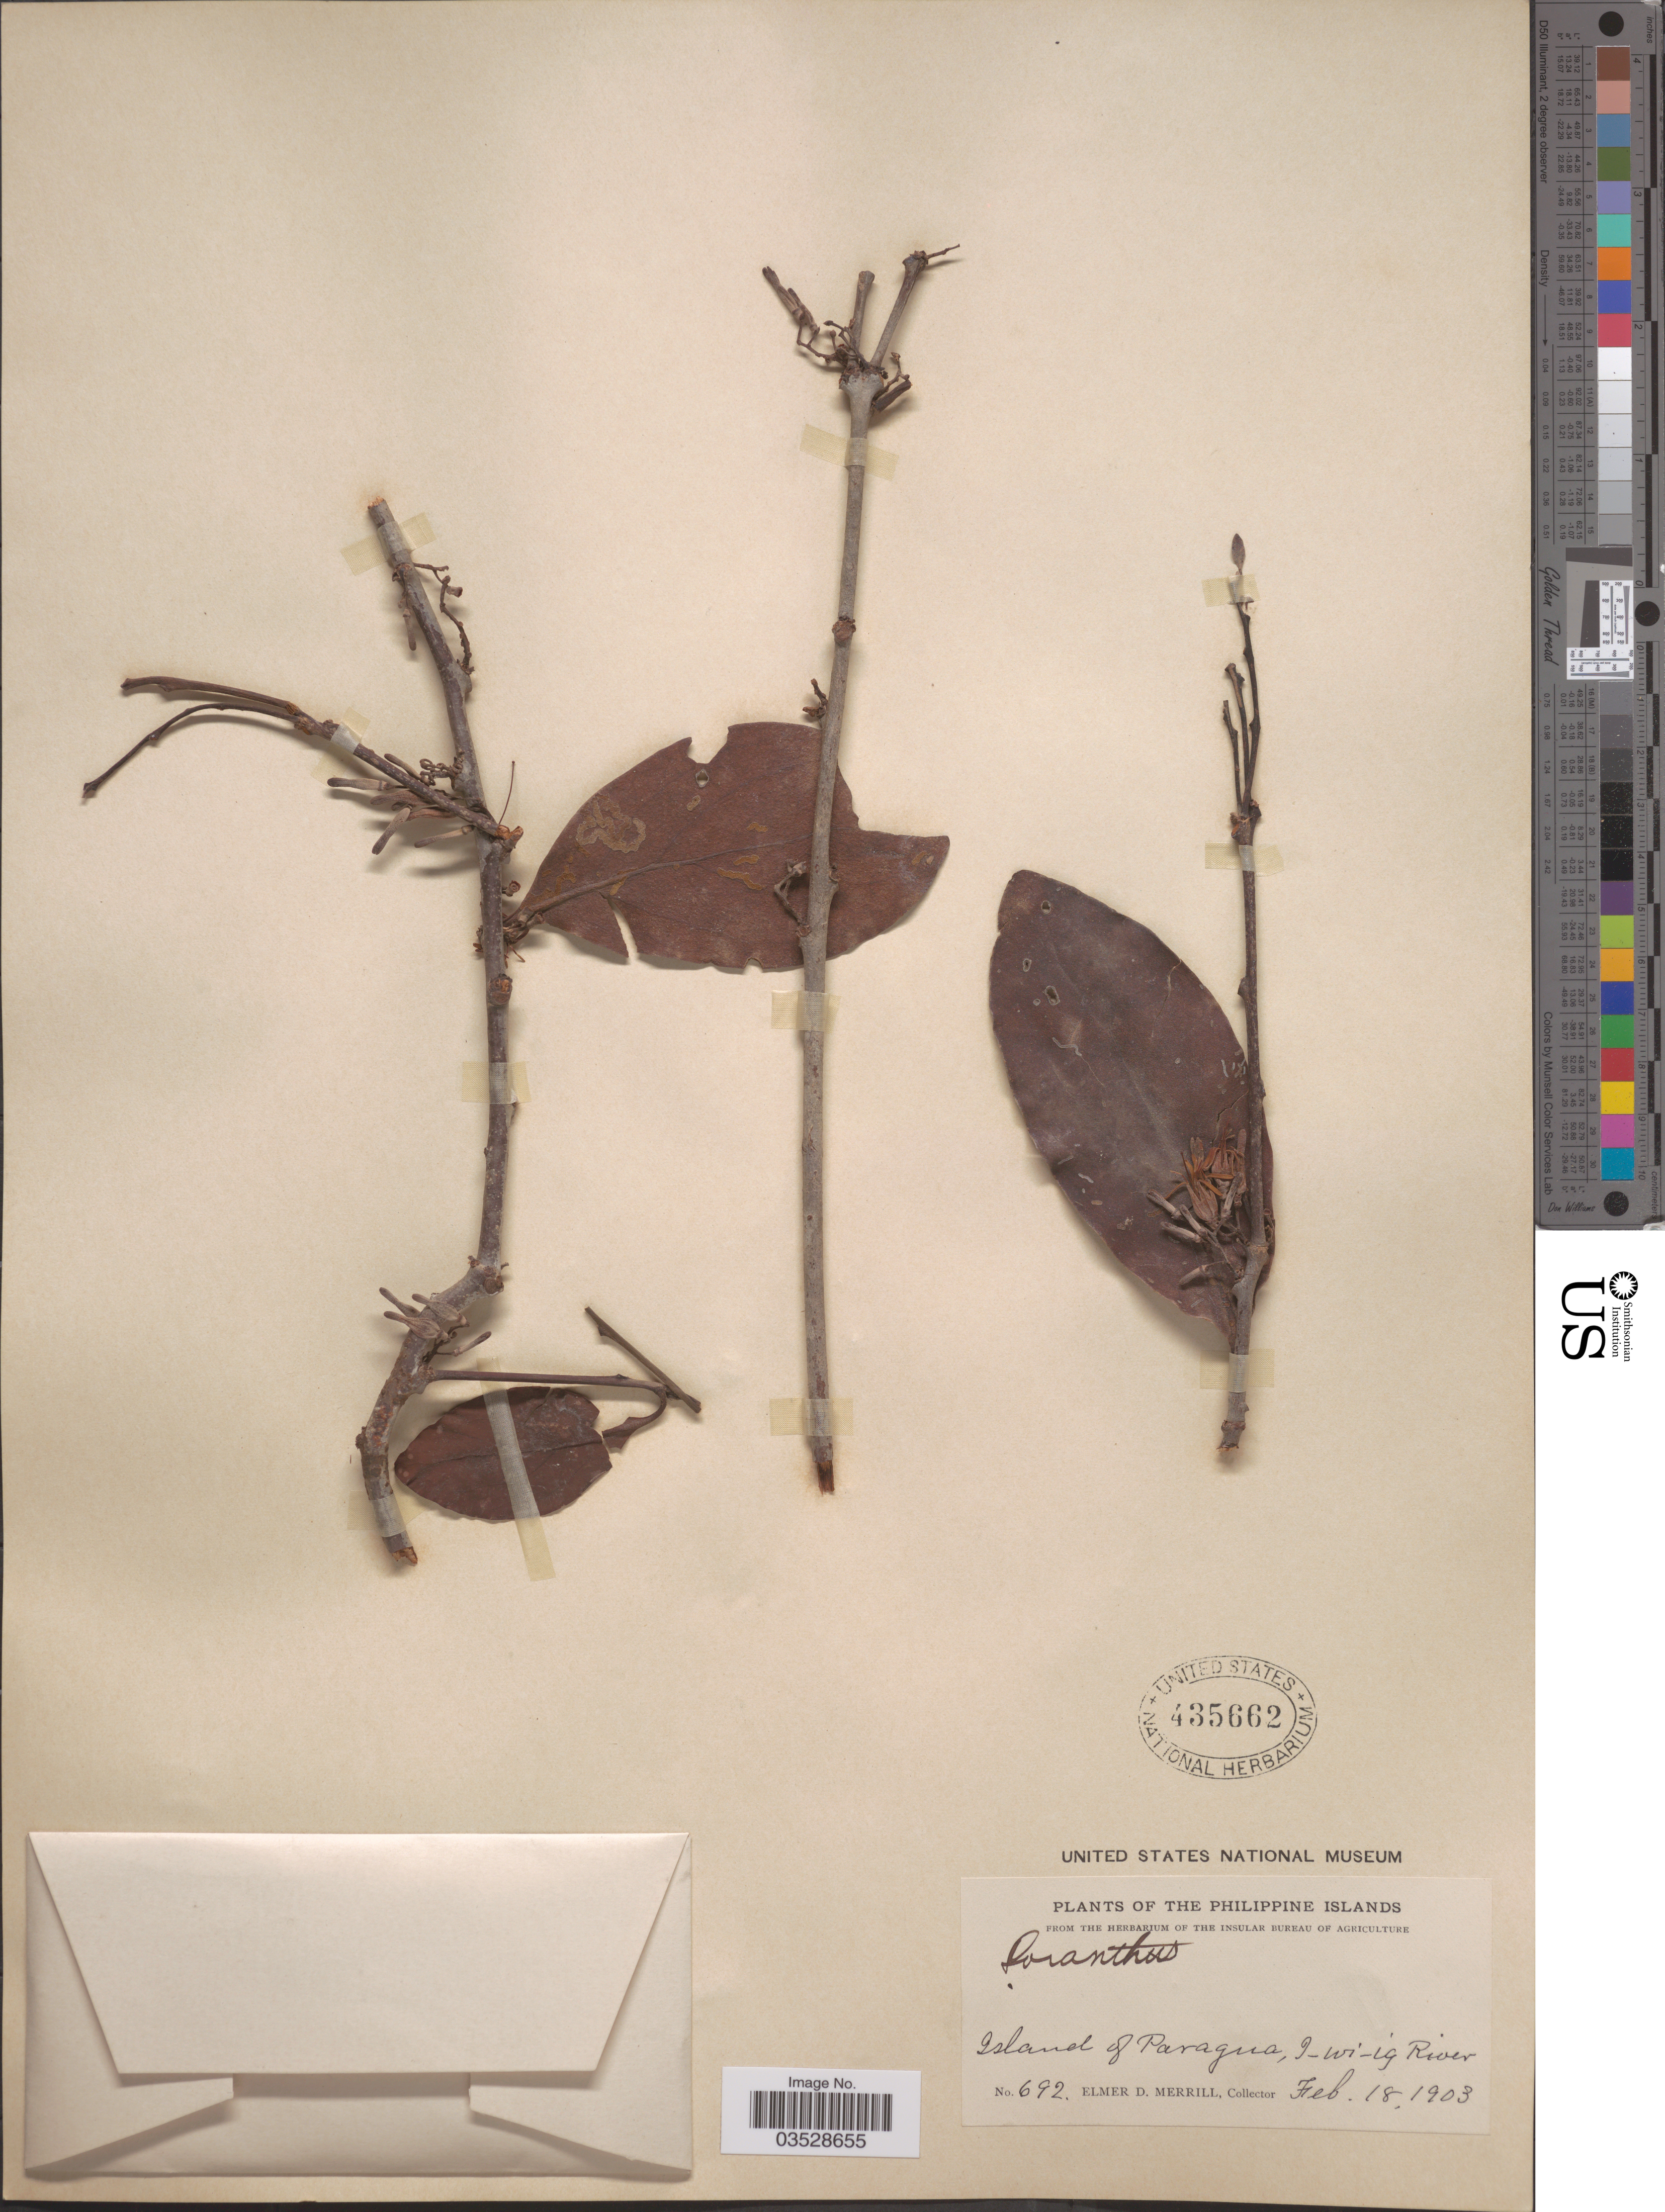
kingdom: Plantae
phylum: Tracheophyta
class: Magnoliopsida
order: Santalales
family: Loranthaceae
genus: Loranthus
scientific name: Loranthus sp.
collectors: E. D. Merrill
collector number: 692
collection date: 1903-02-18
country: Philippines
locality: Island Paragua, I-wi-ig River.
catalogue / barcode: US 435662